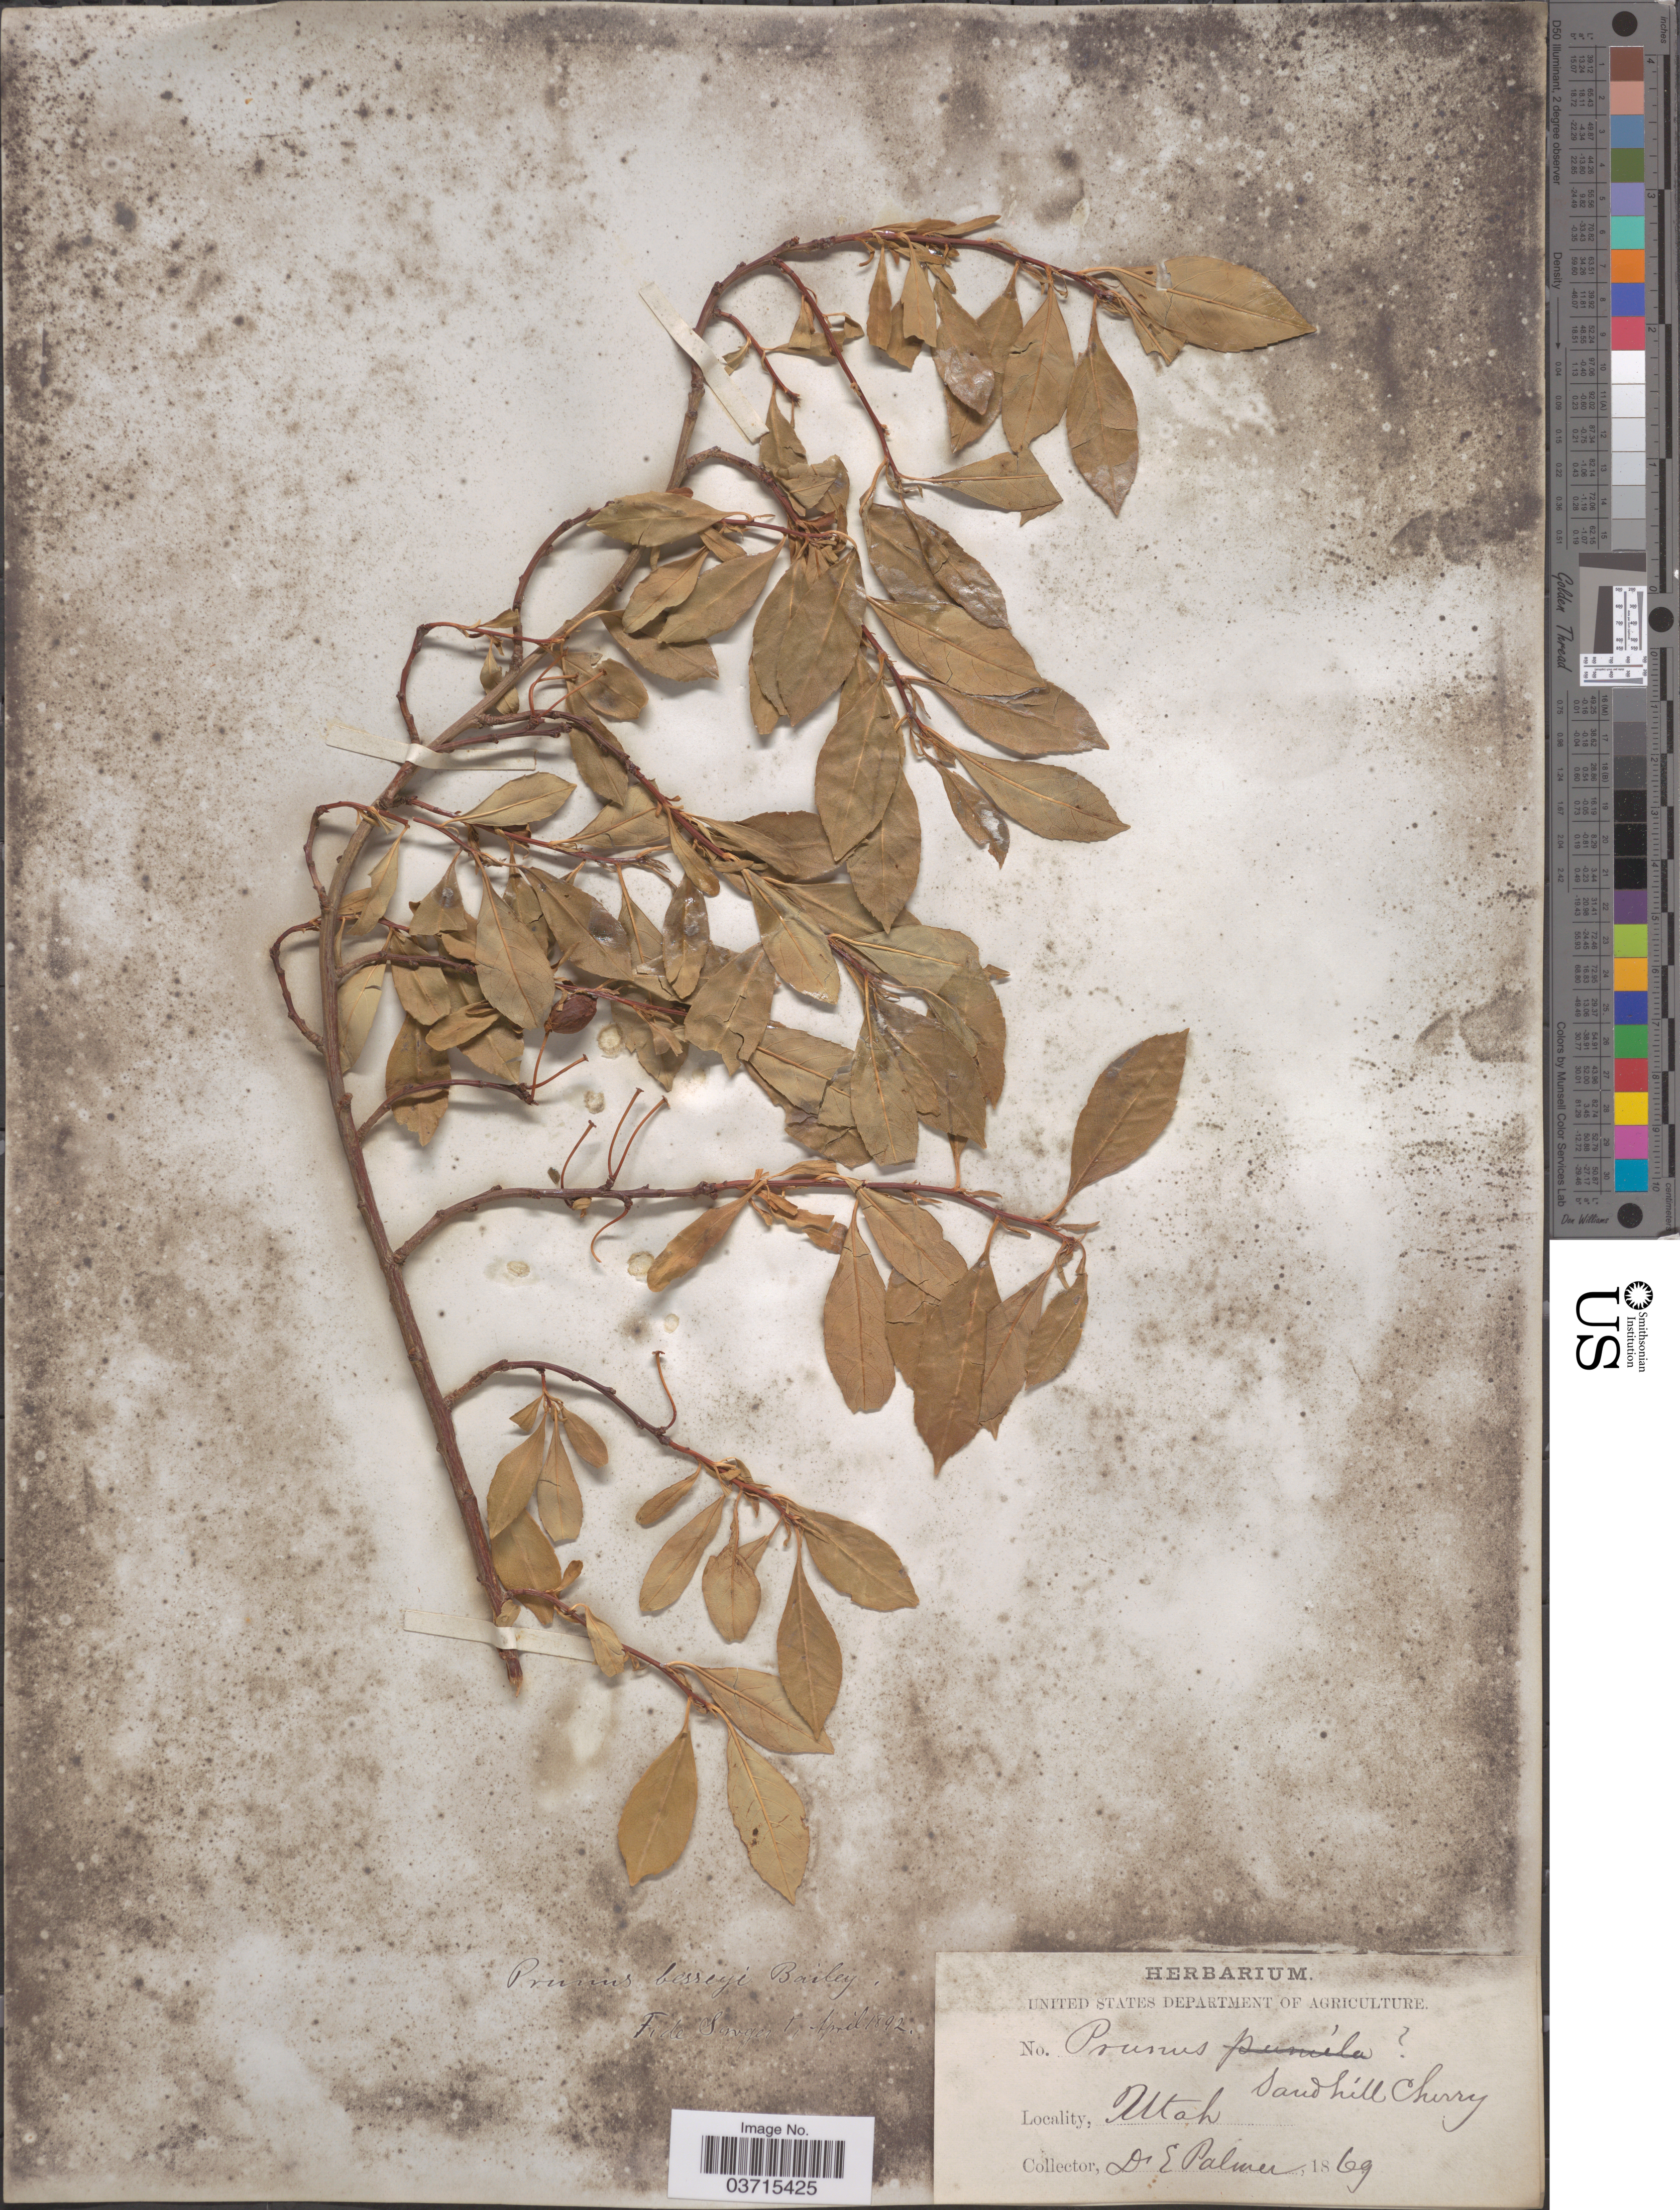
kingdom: Plantae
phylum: Tracheophyta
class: Magnoliopsida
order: Rosales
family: Rosaceae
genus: Prunus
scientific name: Prunus besseyi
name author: L.H. Bailey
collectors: E. Palmer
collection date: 1869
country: United States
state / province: Utah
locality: Sandhill Cherry.